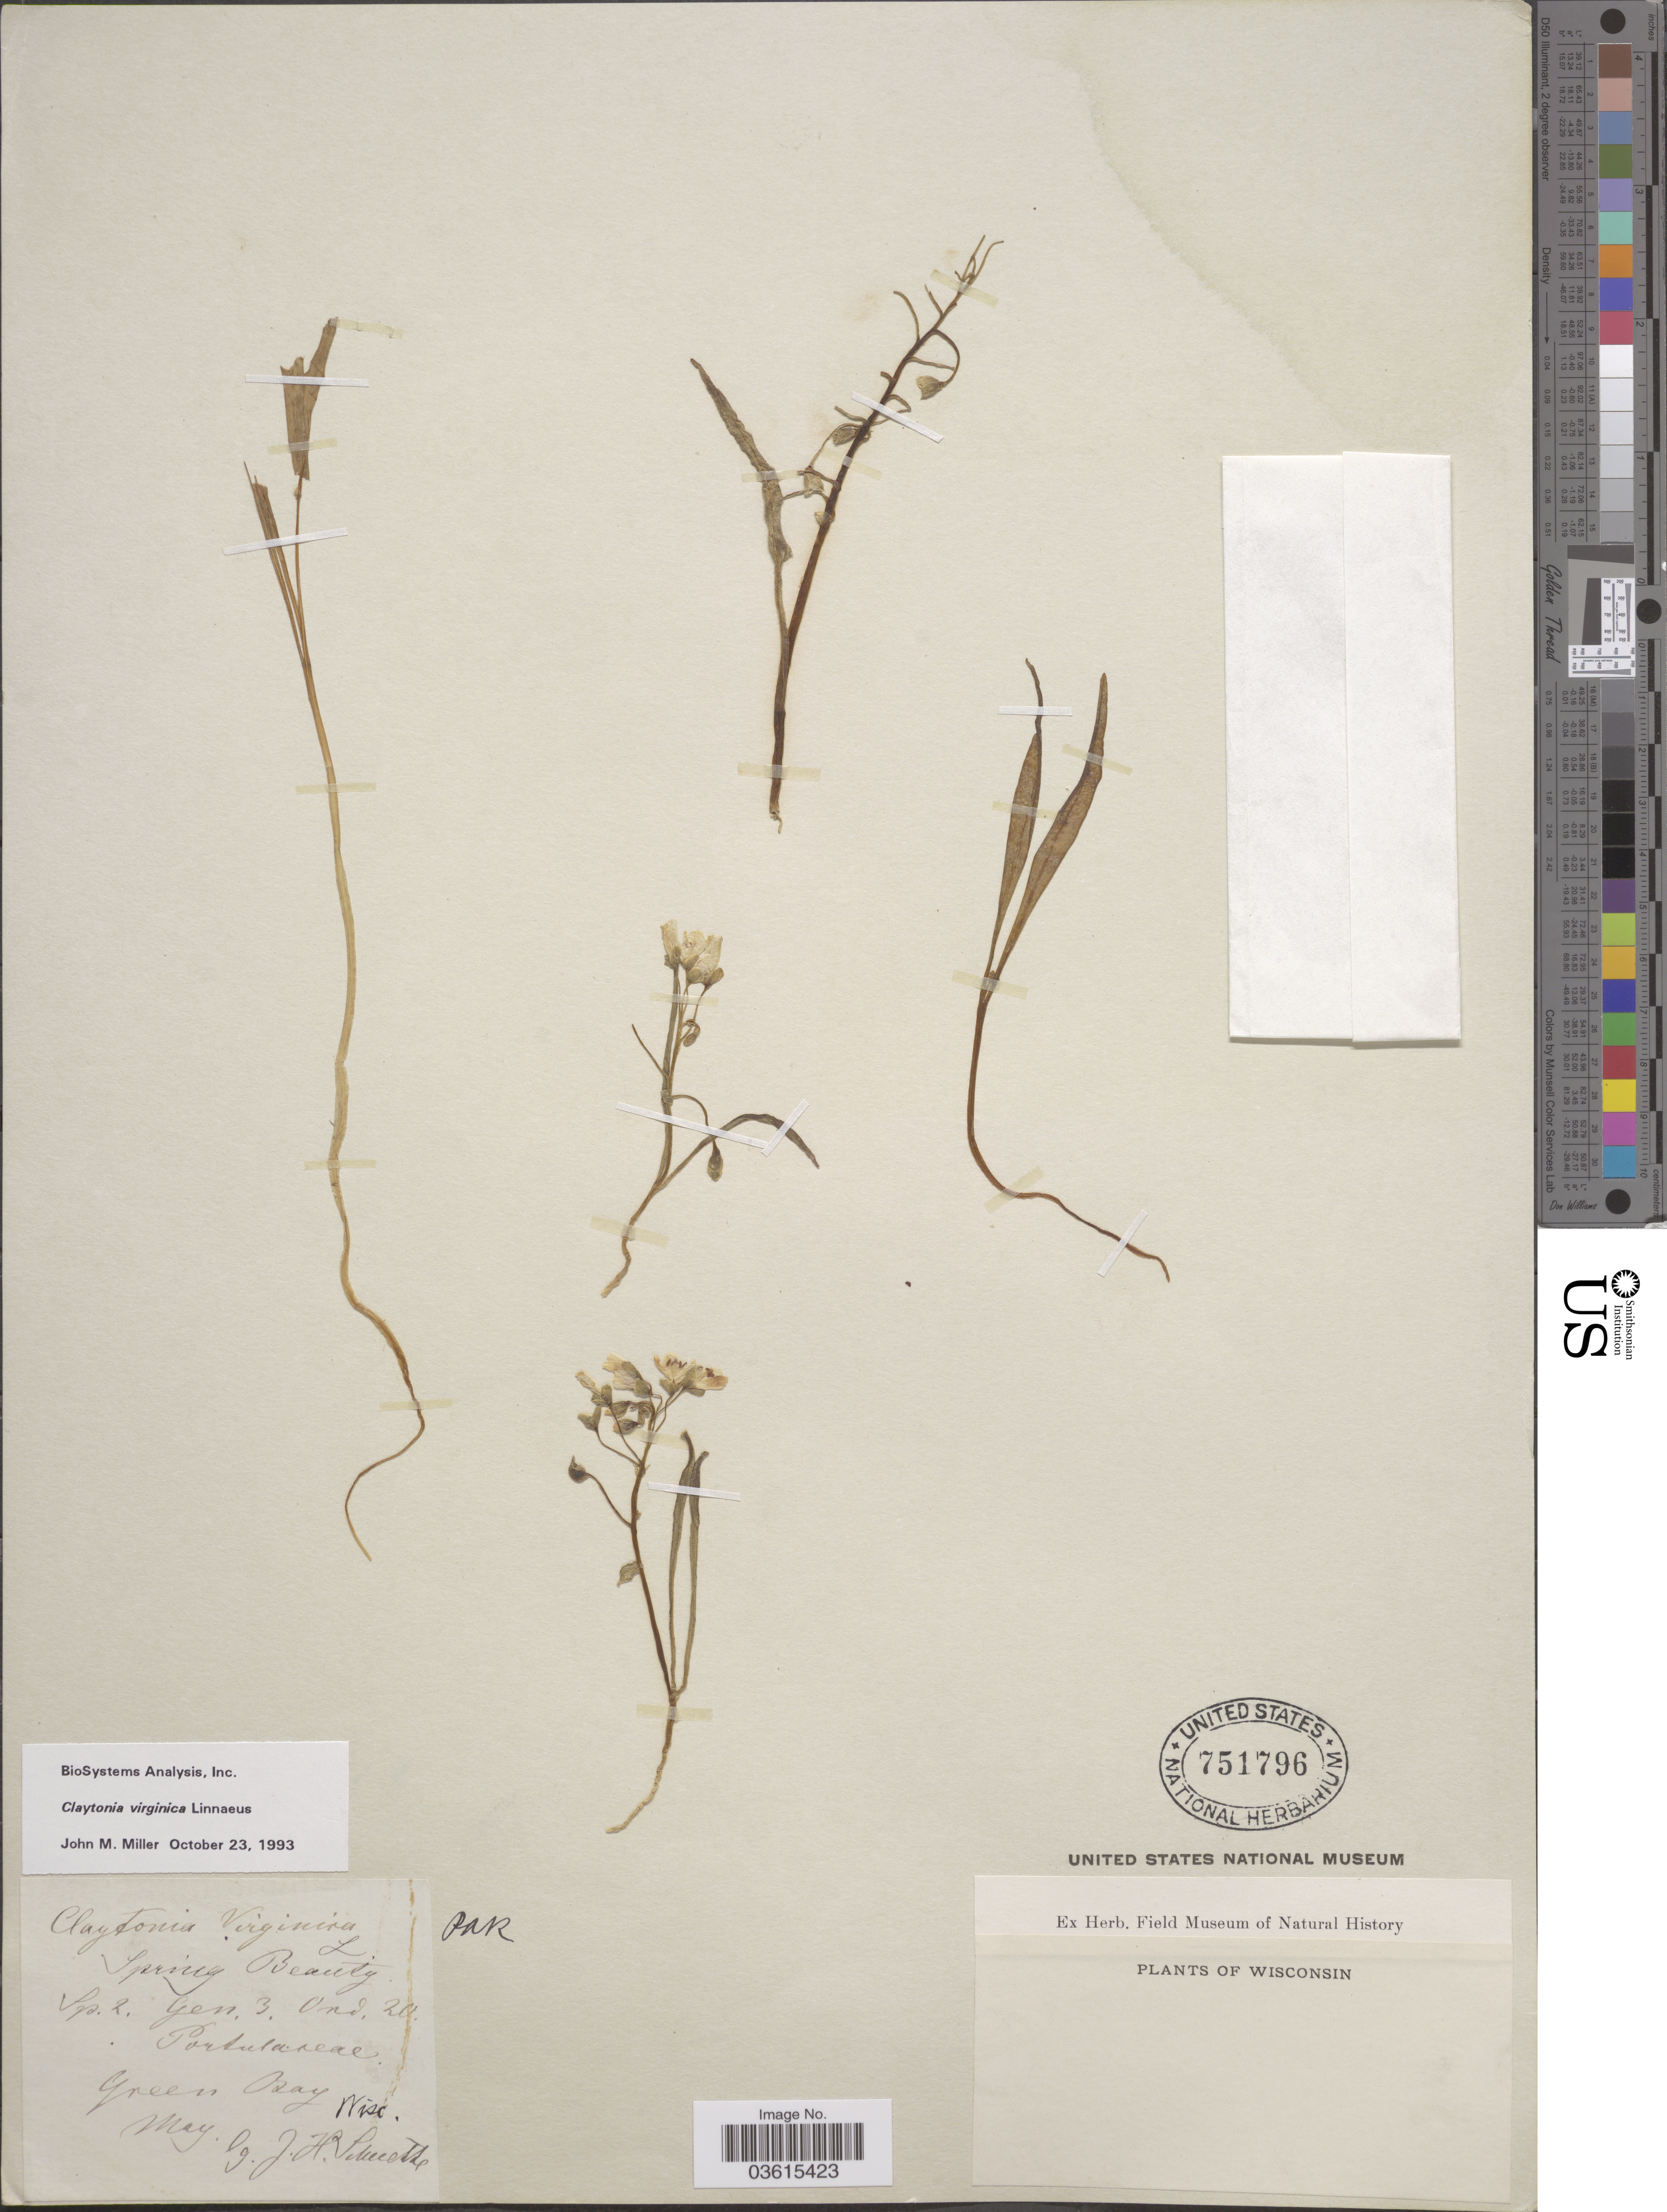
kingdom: Plantae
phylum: Tracheophyta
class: Magnoliopsida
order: Caryophyllales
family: Montiaceae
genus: Claytonia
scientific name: Claytonia virginica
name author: L.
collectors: J. H. Schuette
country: United States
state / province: Wisconsin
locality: Green Bay.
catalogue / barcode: US 751796